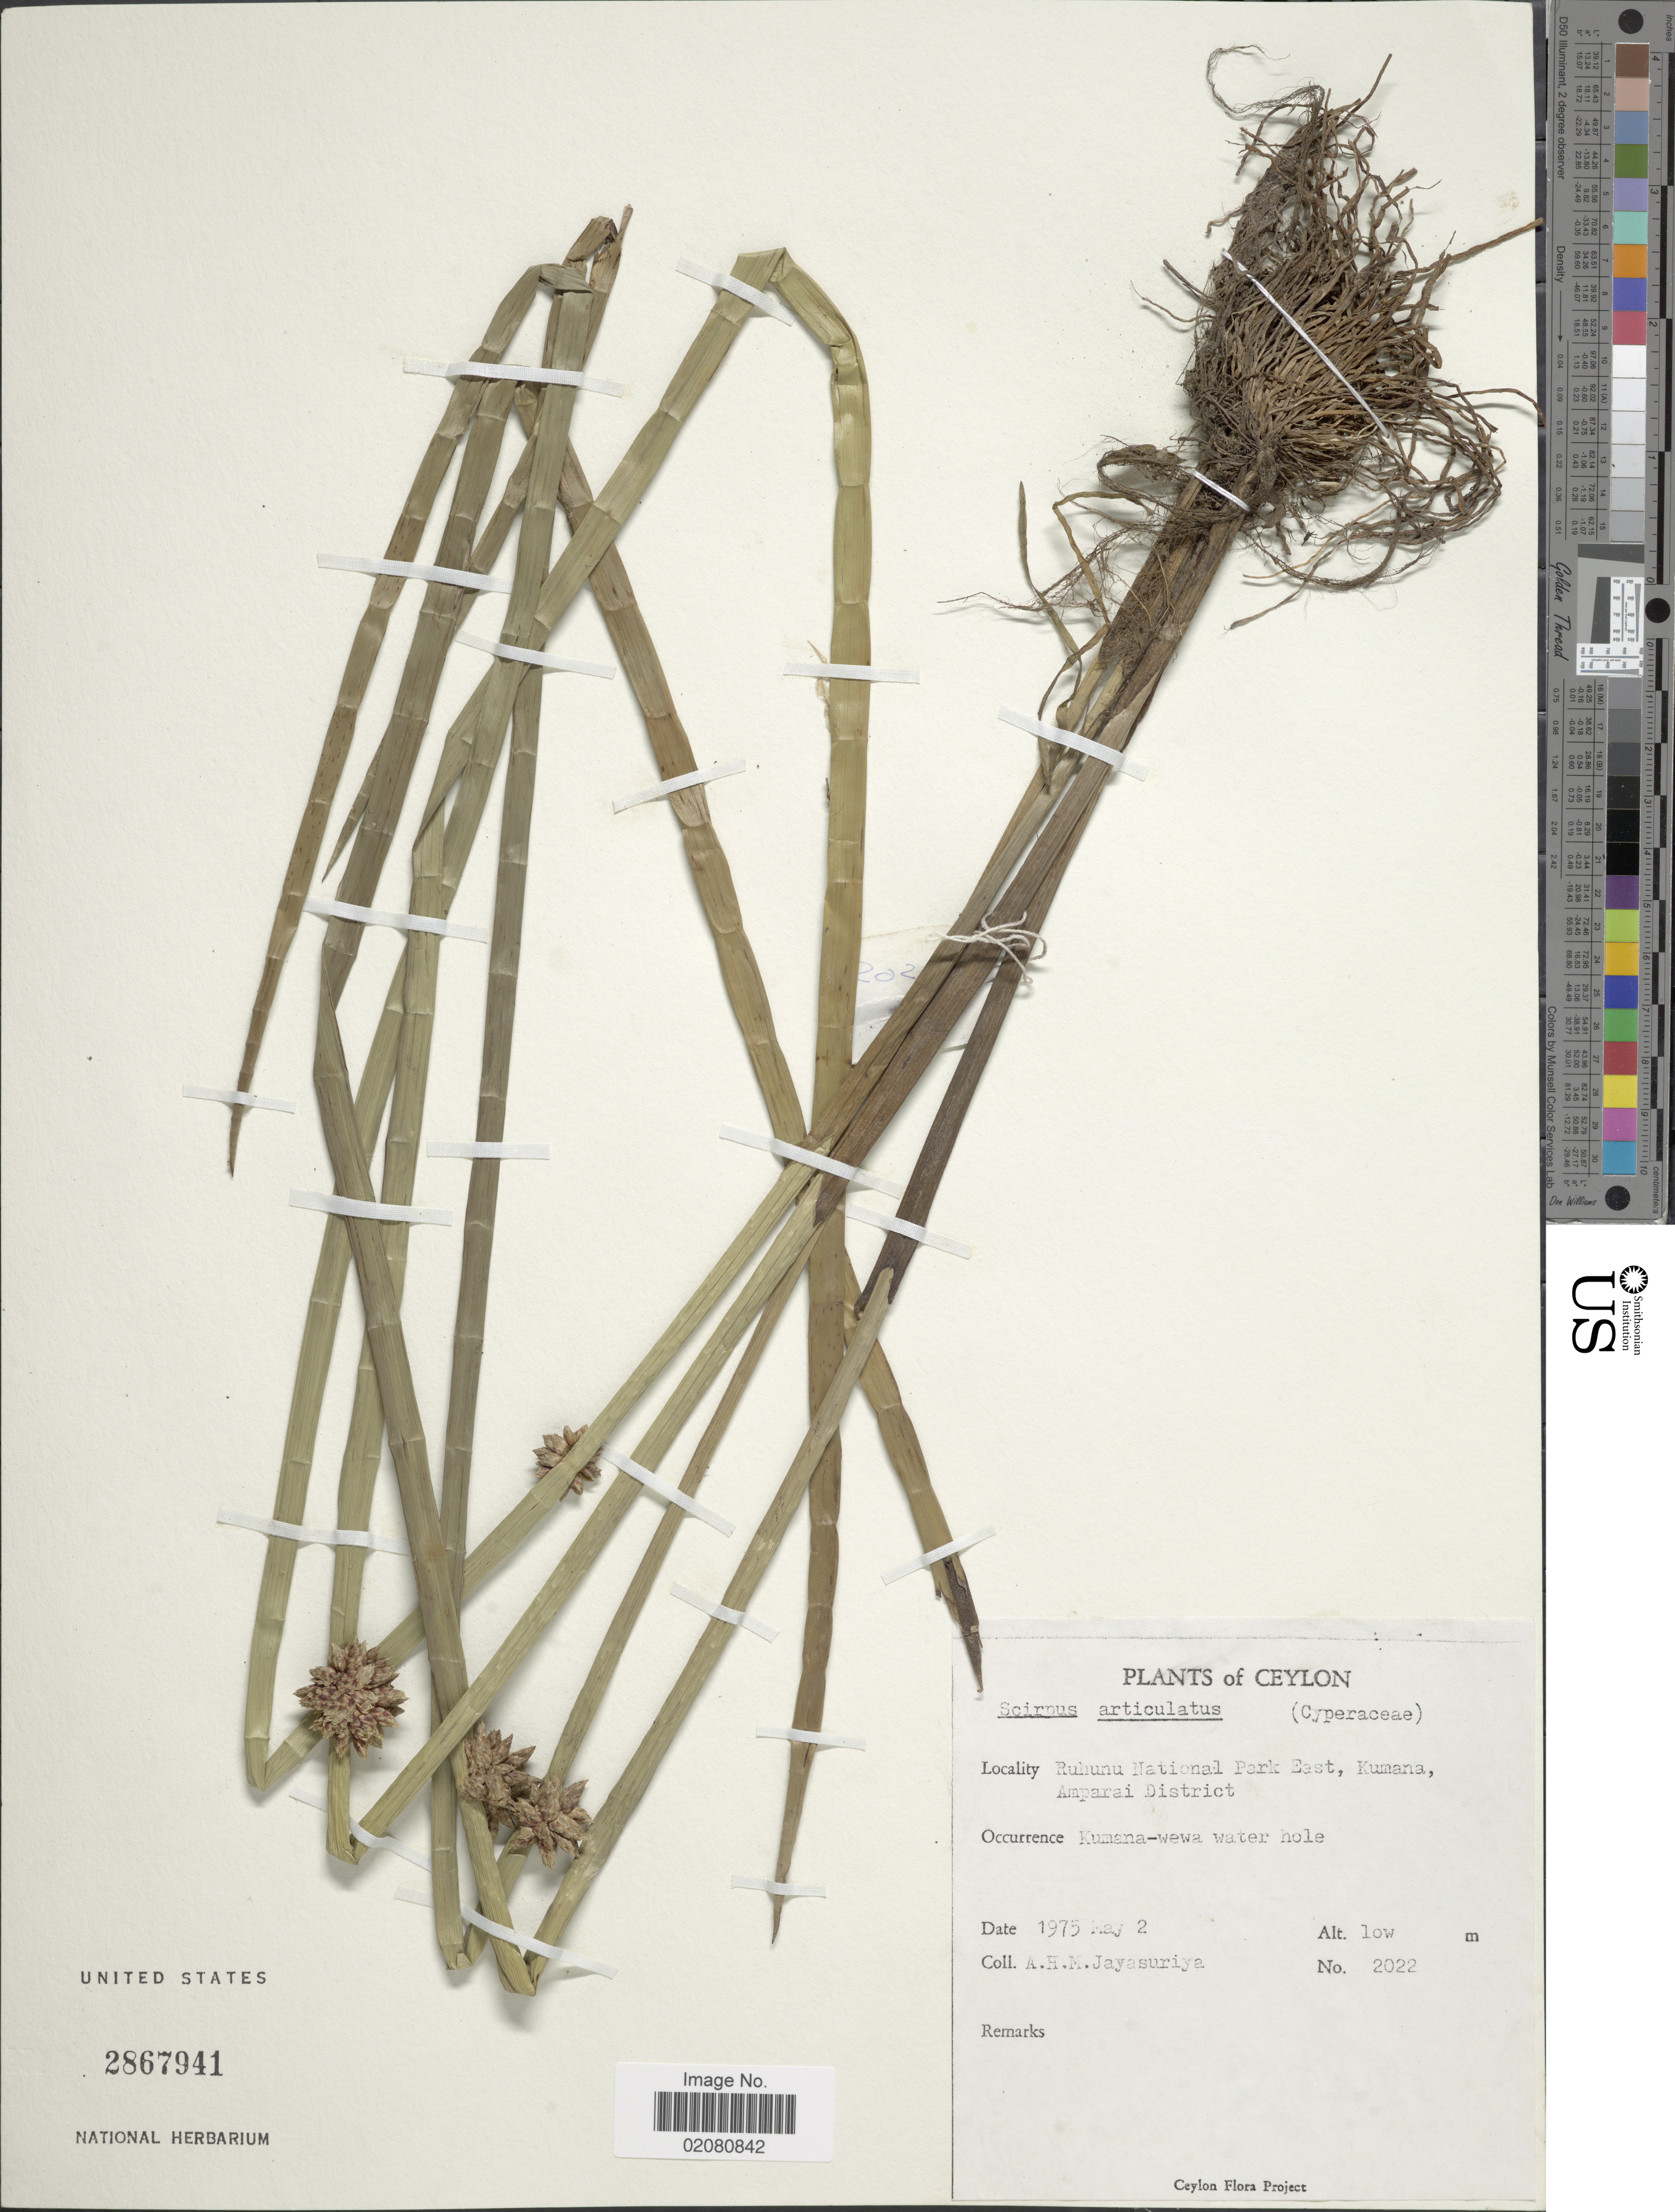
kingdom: Plantae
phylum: Tracheophyta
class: Liliopsida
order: Poales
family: Cyperaceae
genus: Schoenoplectus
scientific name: Schoenoplectus articulatus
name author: (L.) Palla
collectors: A. H. Jayasuriya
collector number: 2022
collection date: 1975-05-02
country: Sri Lanka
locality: Ceylon. Ruhunu National Park East, Kumana, Amparai District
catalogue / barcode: US 2867941